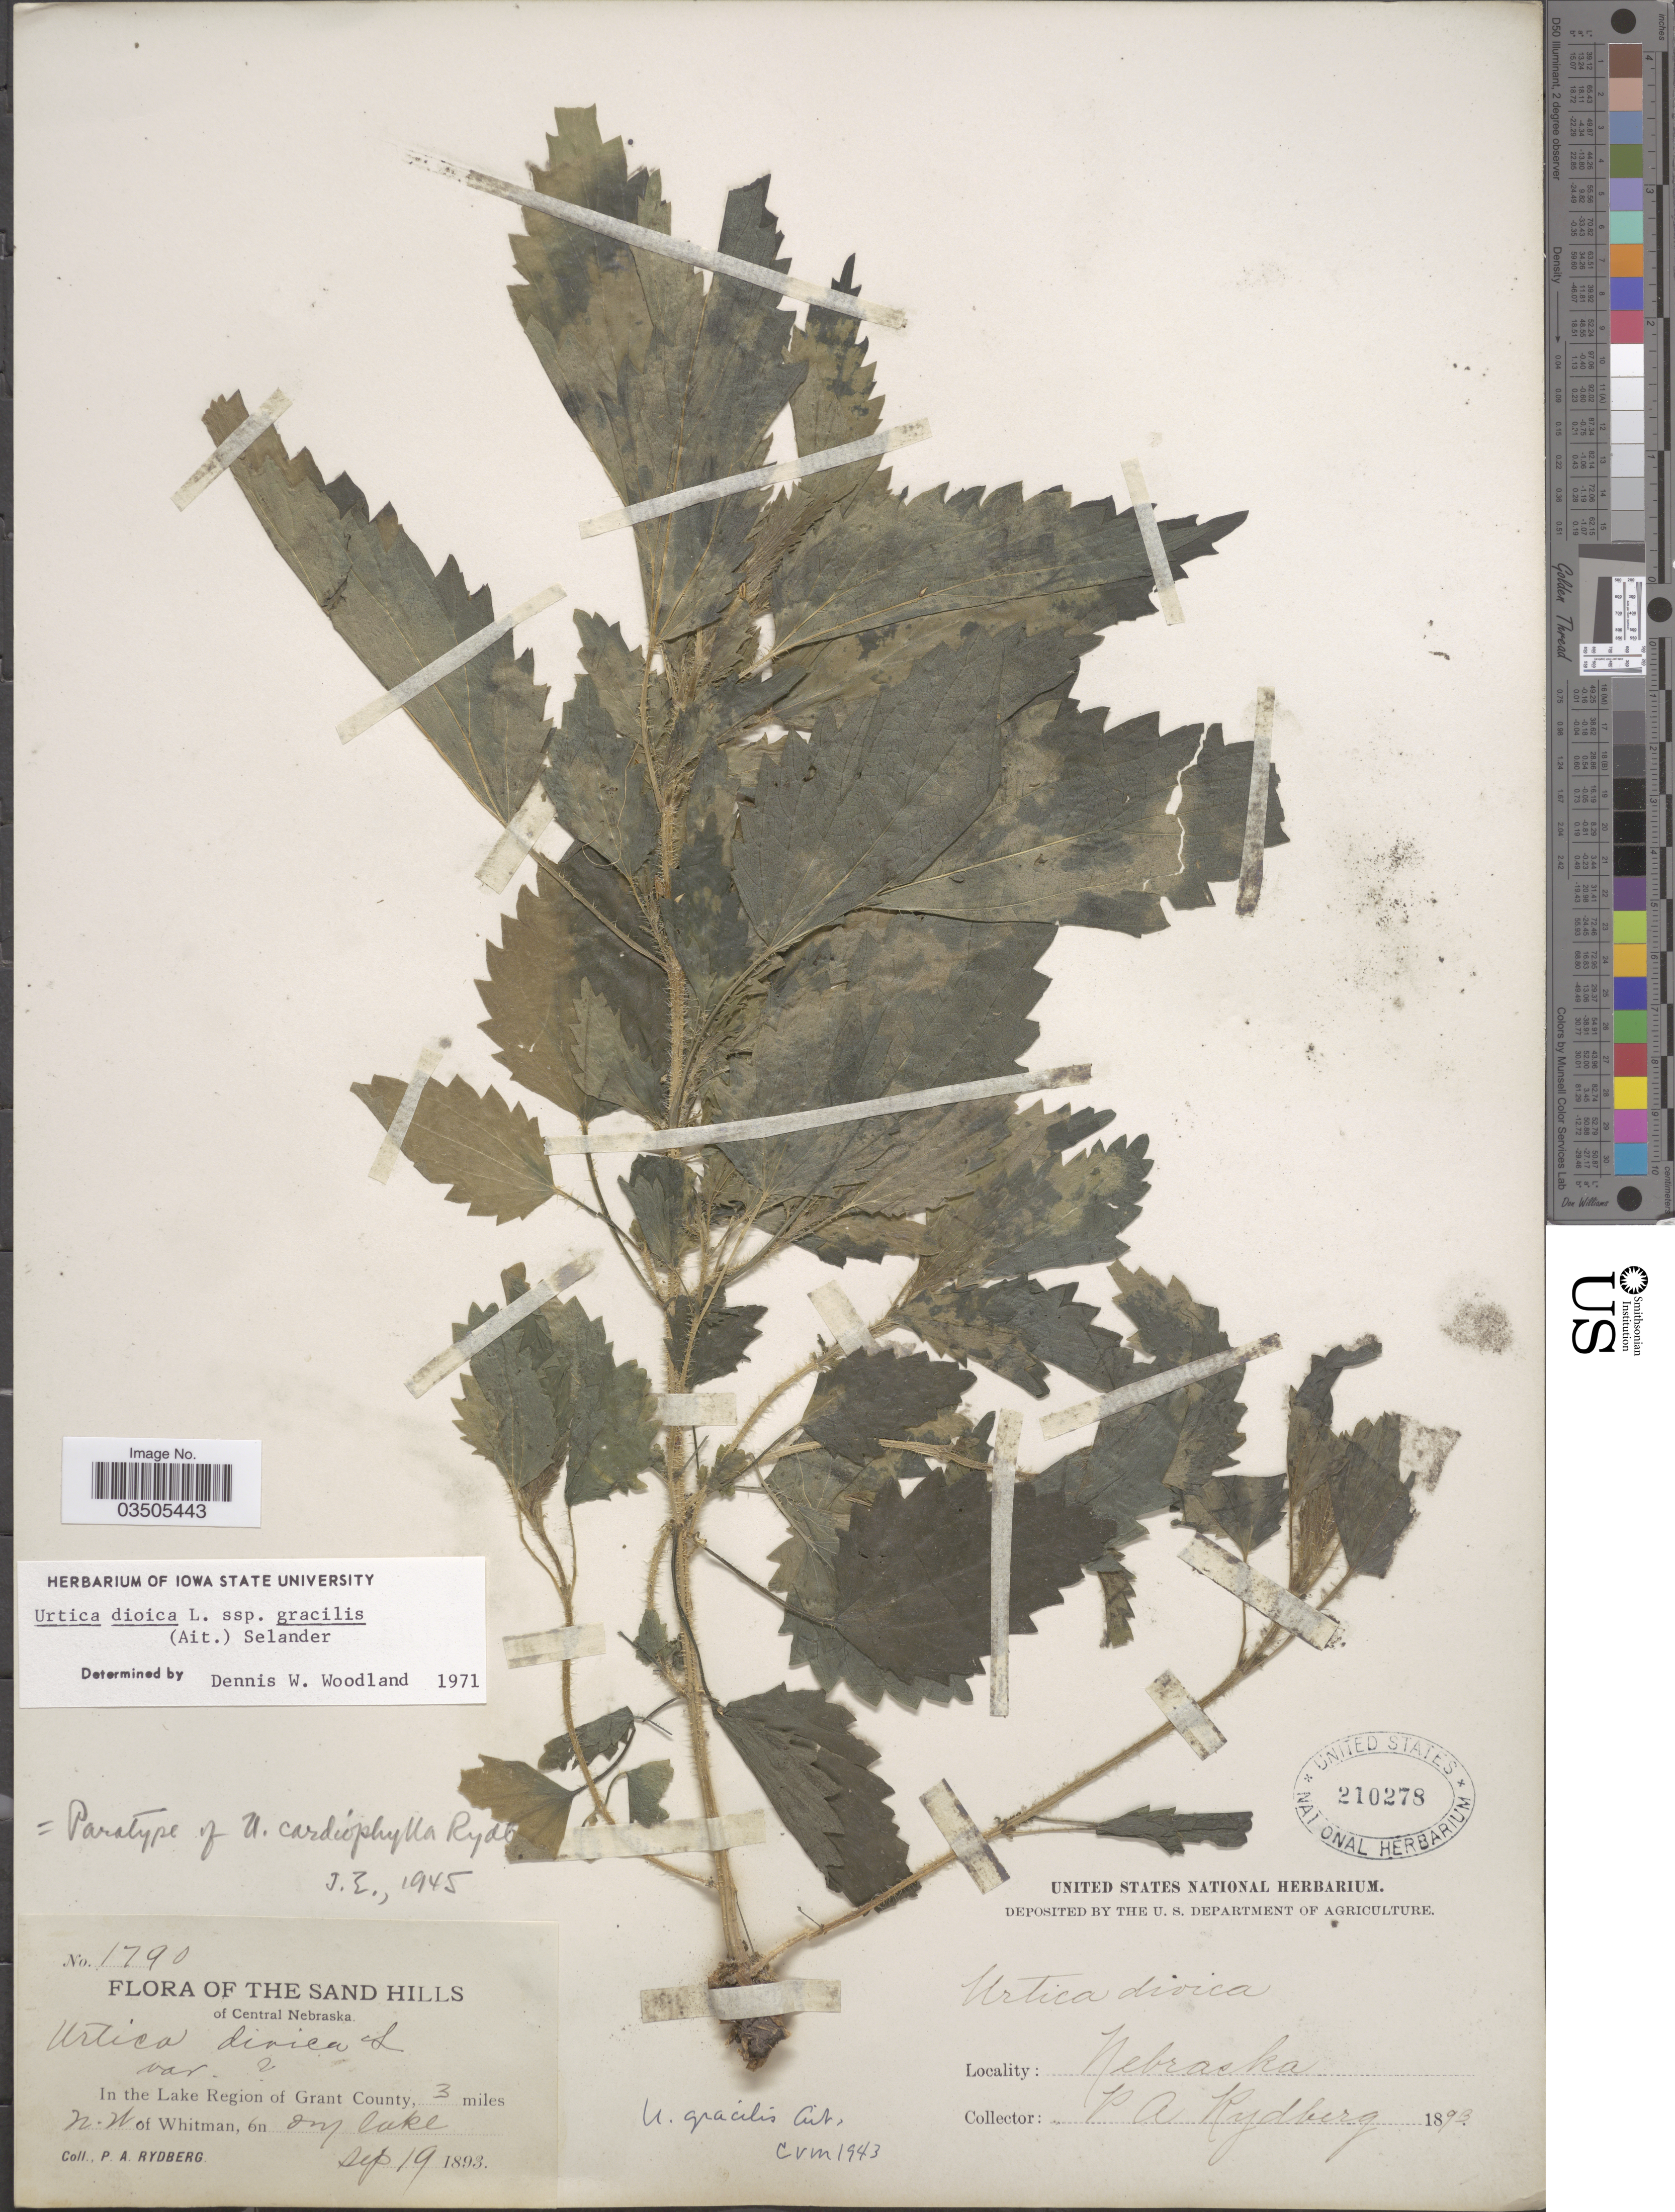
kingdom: Plantae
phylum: Tracheophyta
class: Magnoliopsida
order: Rosales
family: Urticaceae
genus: Urtica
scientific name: Urtica dioica subsp. gracilis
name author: L.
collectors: P. A. Rydberg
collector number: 1790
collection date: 1893-09-19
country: United States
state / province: Nebraska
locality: Sand Hills of Central Nebraska. In the Lake Region of Grant County, 3 miles N.W of Whitman, on dry* lake.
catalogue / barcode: US 210278